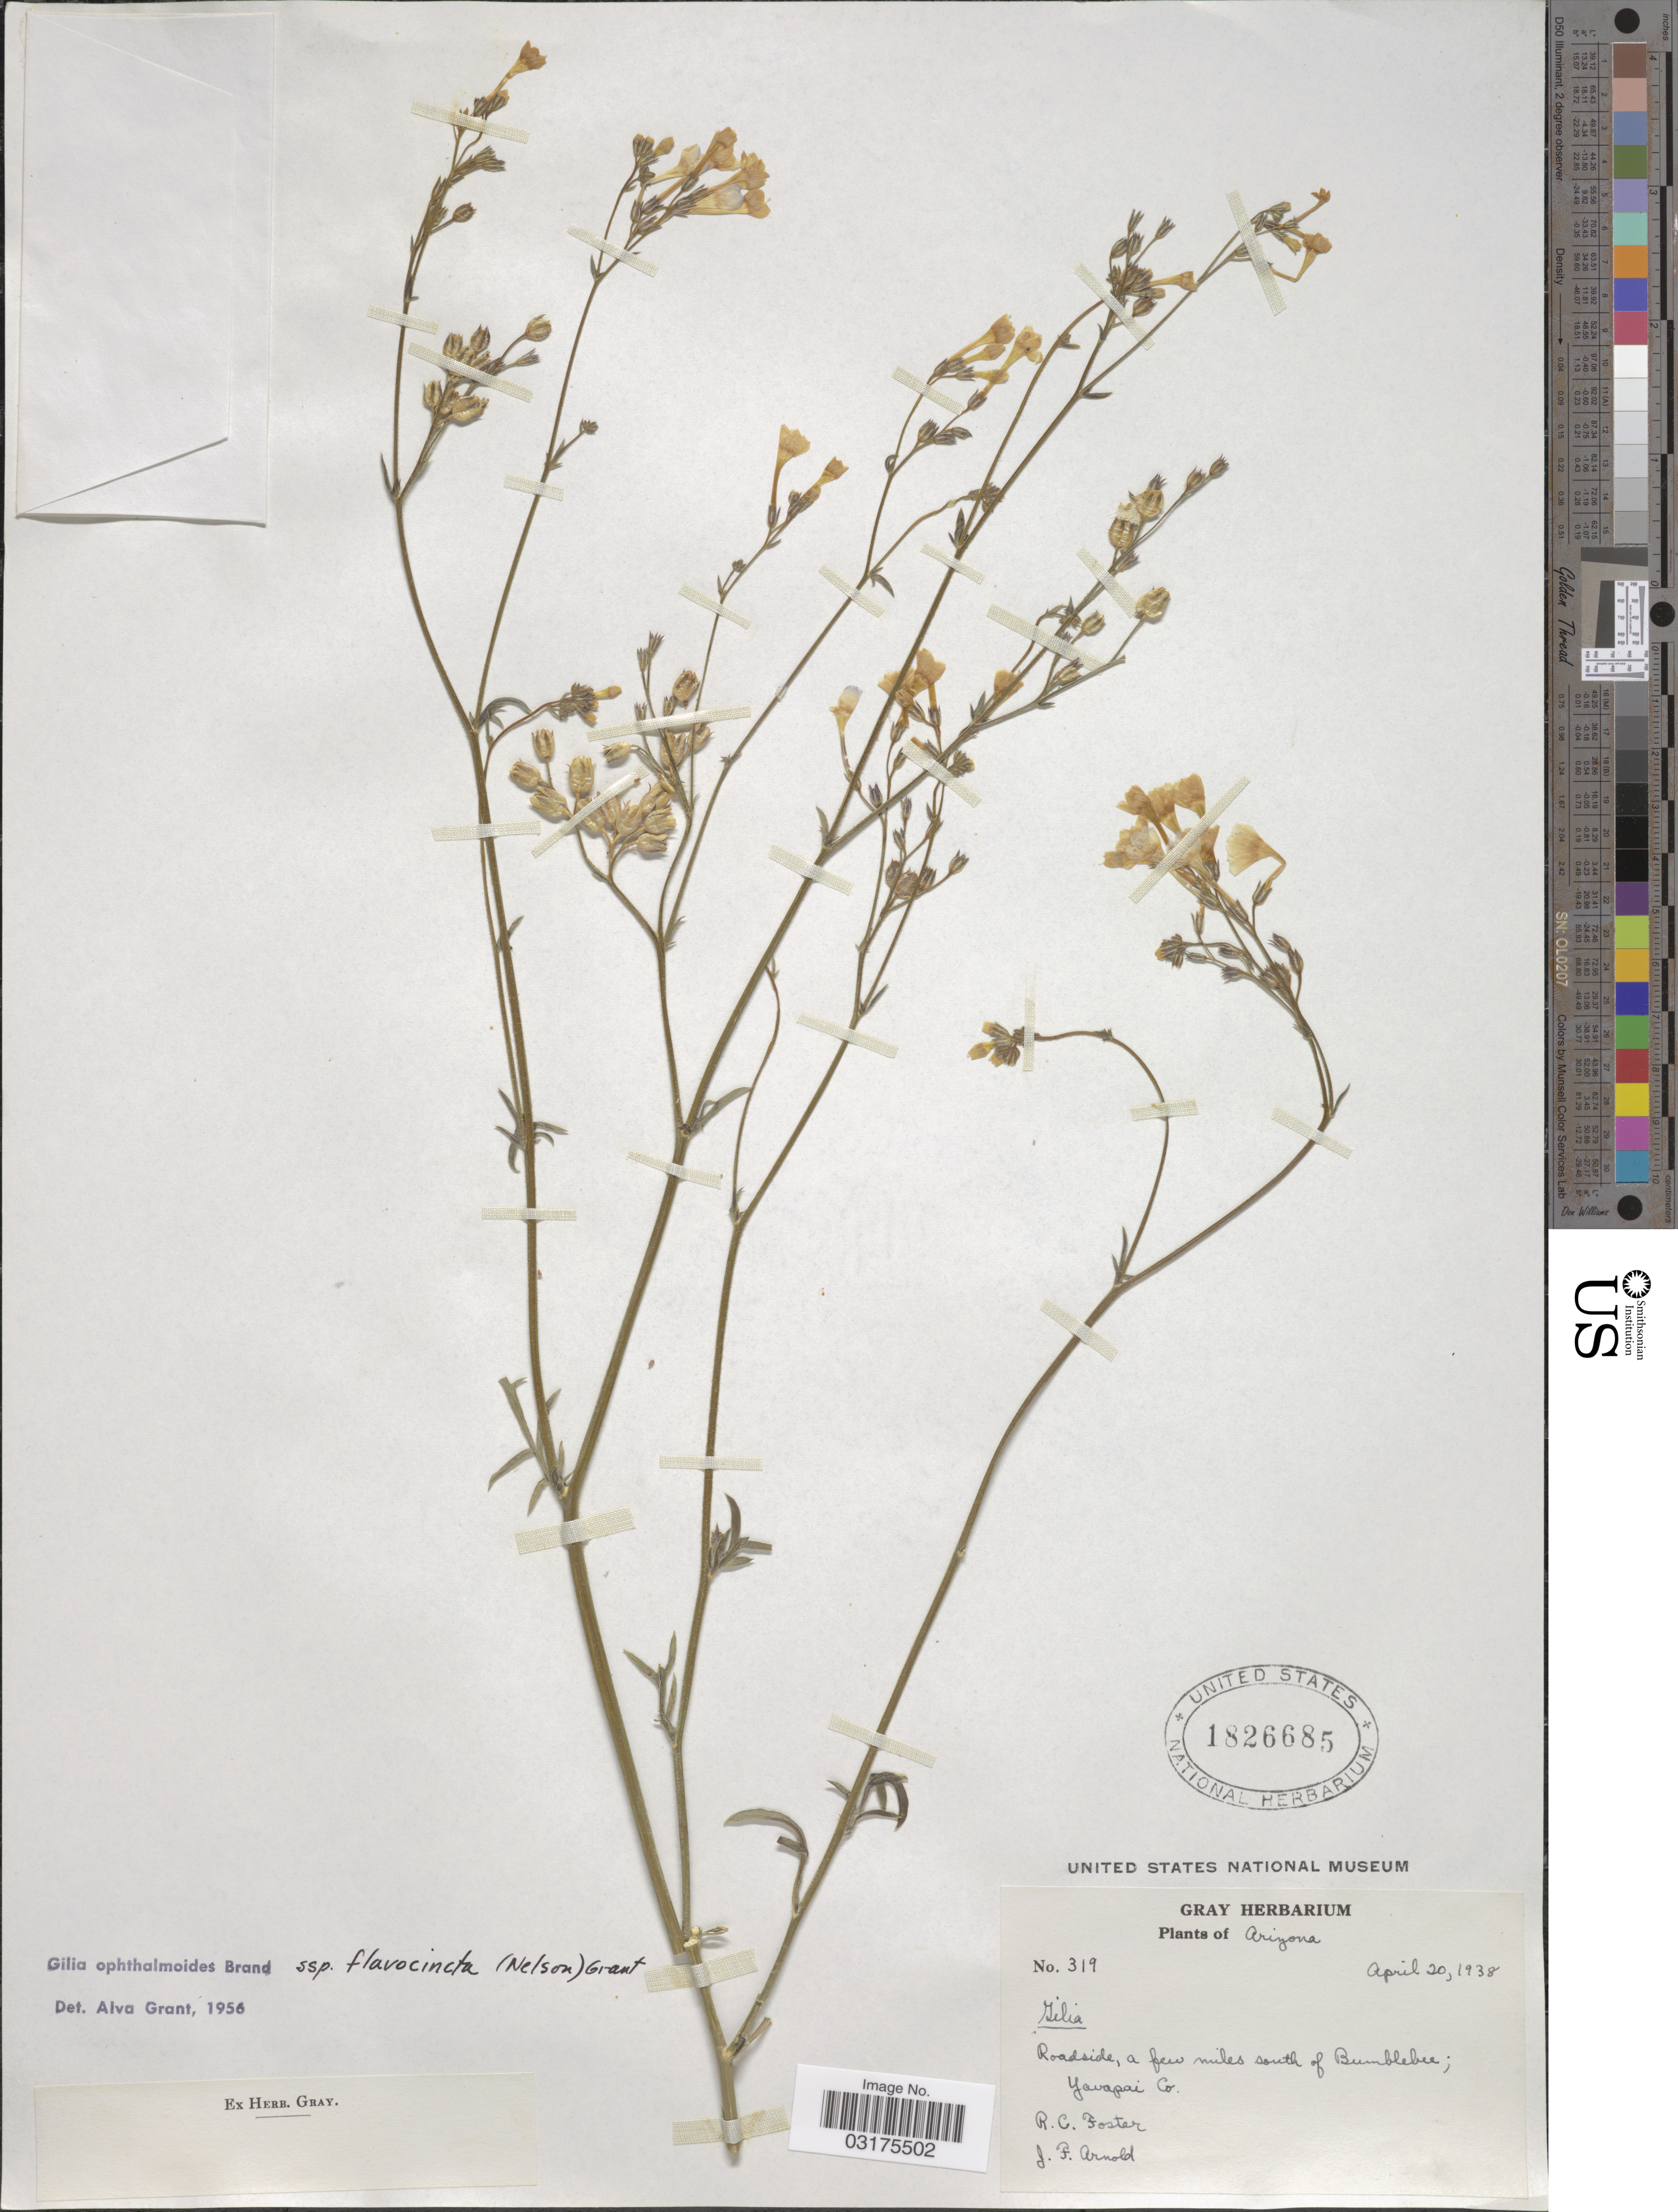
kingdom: Plantae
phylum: Tracheophyta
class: Magnoliopsida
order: Ericales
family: Polemoniaceae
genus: Gilia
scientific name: Gilia flavocincta subsp. flavocincta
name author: A. Nelson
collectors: R. C. Foster & J. F. Arnold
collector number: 319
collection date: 1938-04-20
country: United States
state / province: Arizona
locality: Roadside, a few miles south of Bumblebee; Yavapai Co.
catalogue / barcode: US 1826685